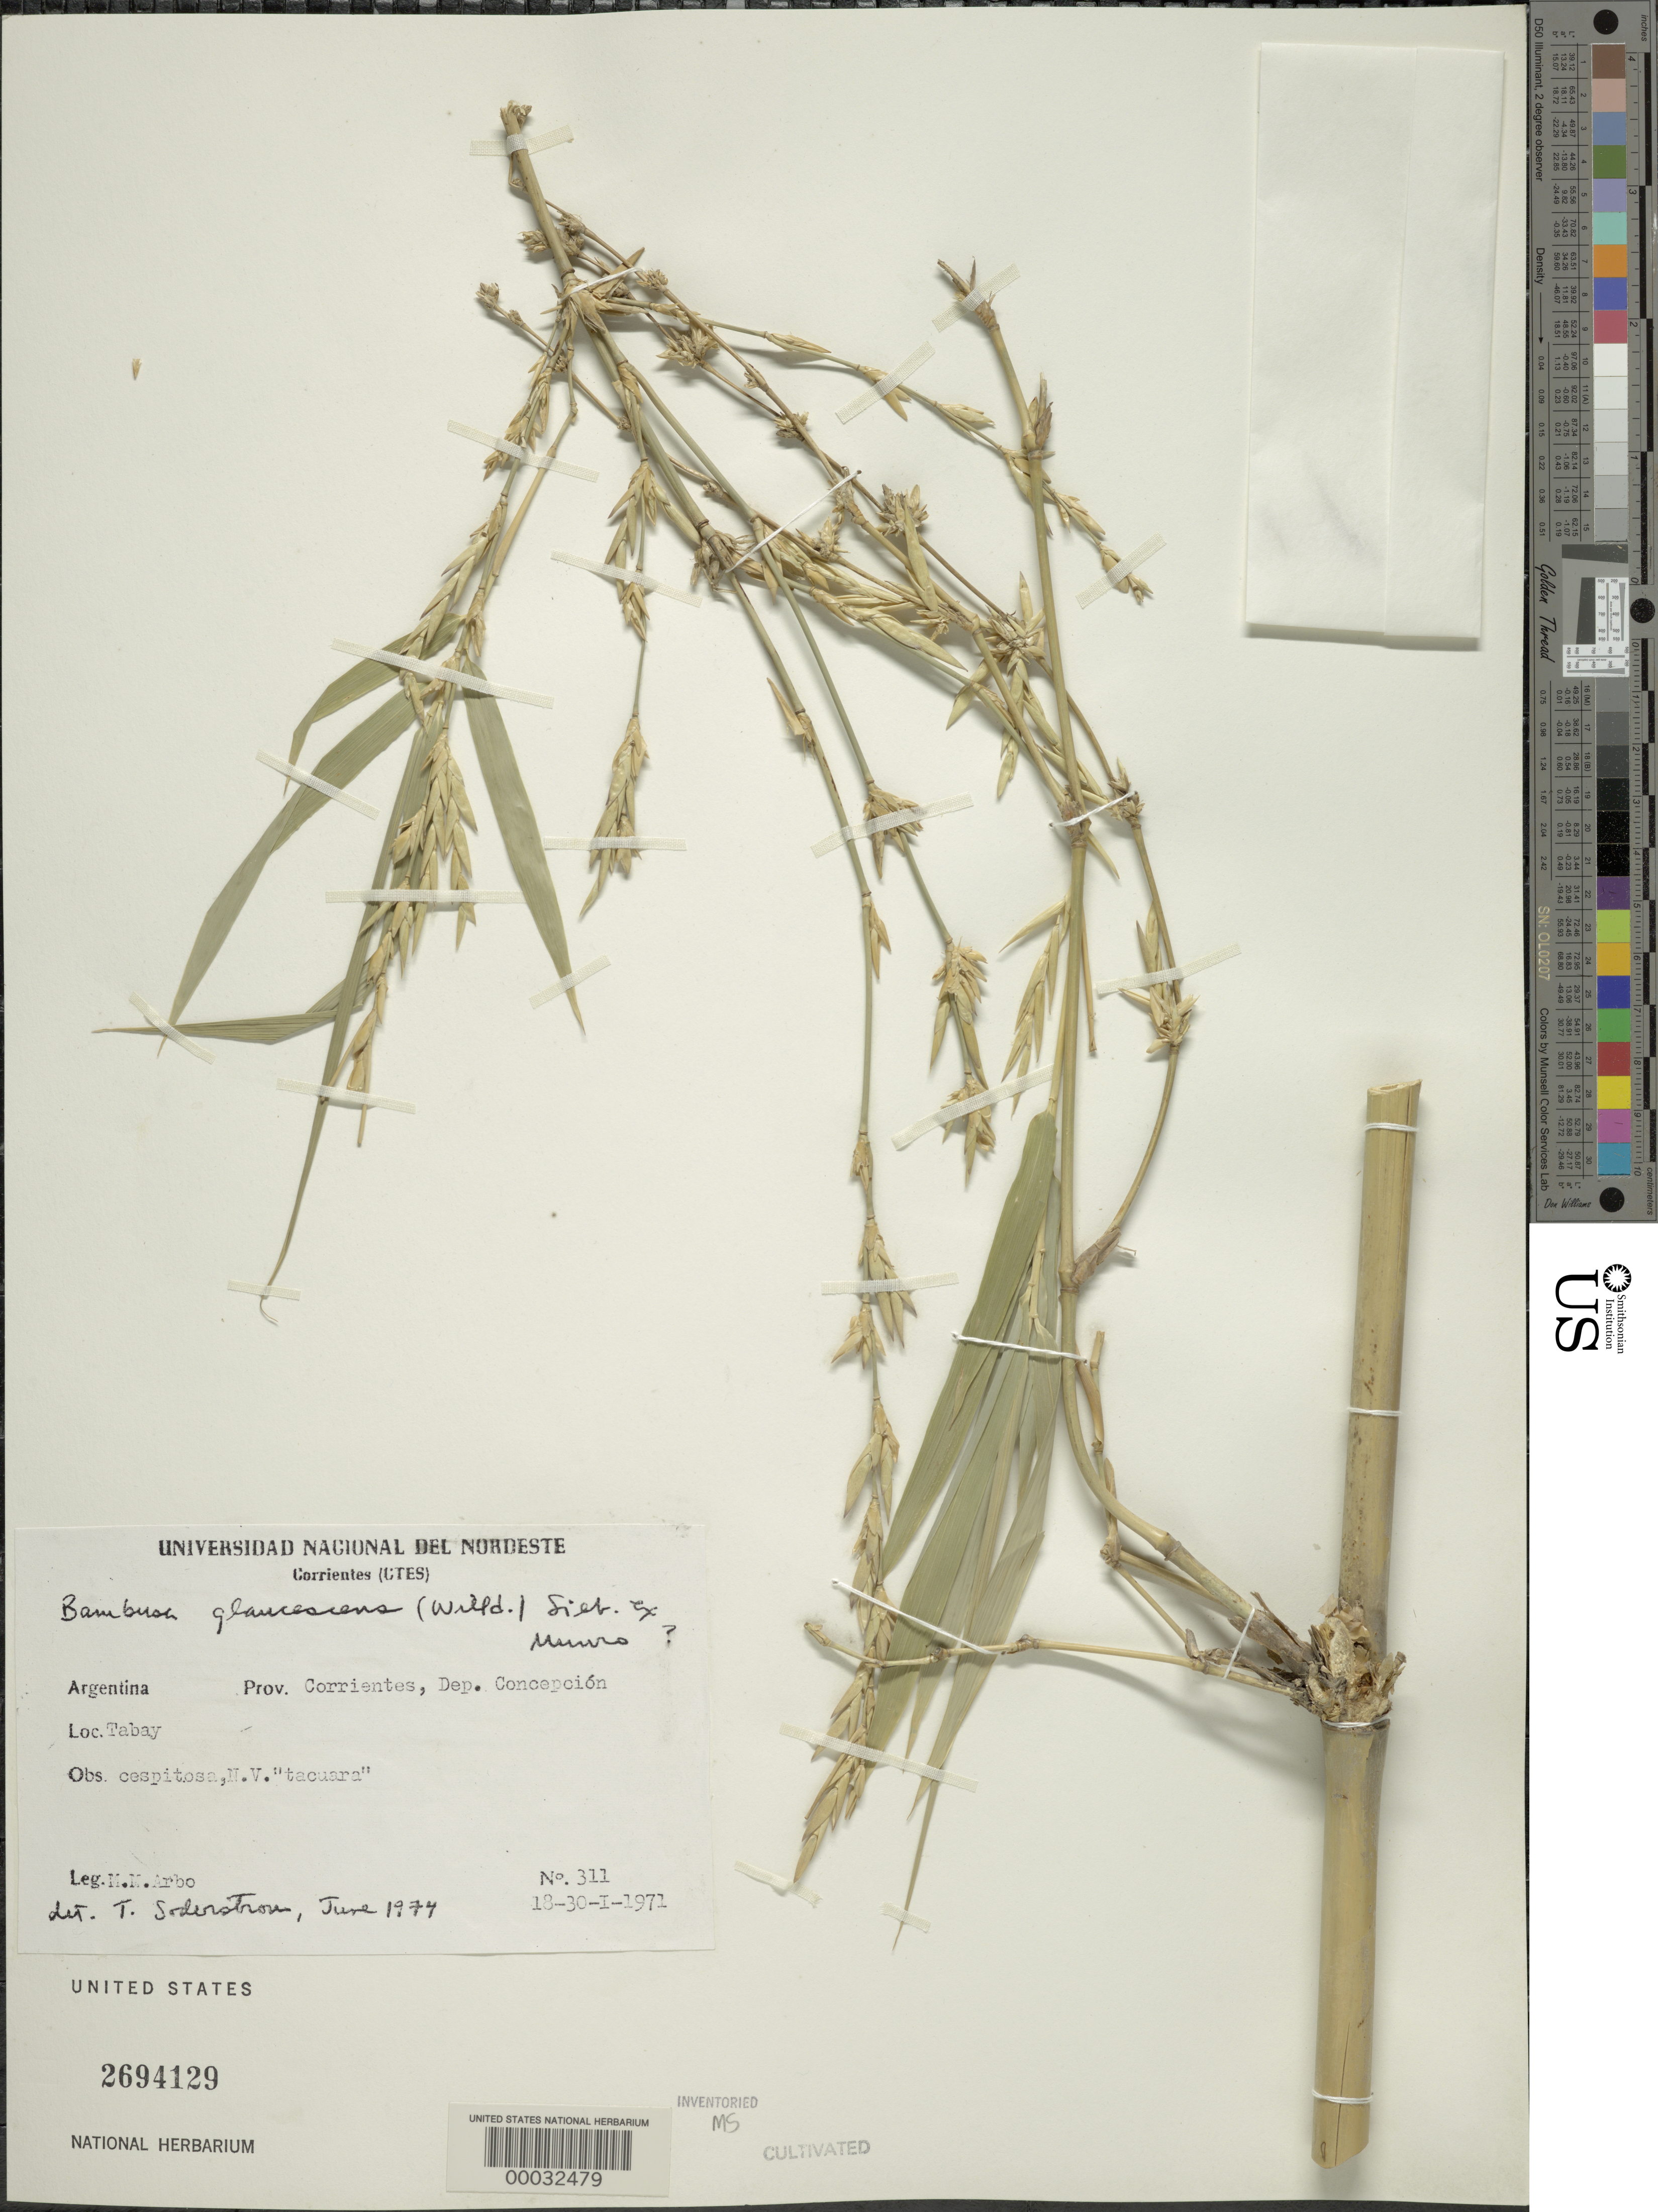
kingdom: Plantae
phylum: Tracheophyta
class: Liliopsida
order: Poales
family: Poaceae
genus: Bambusa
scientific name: Bambusa multiplex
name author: (Lour.) Raeusch. ex Schult. & Schult. f.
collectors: M. M. Arbo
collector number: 311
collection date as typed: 18 Jan 1971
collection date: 1971-01-18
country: Argentina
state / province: Corrientes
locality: Tabay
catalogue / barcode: US 2694129